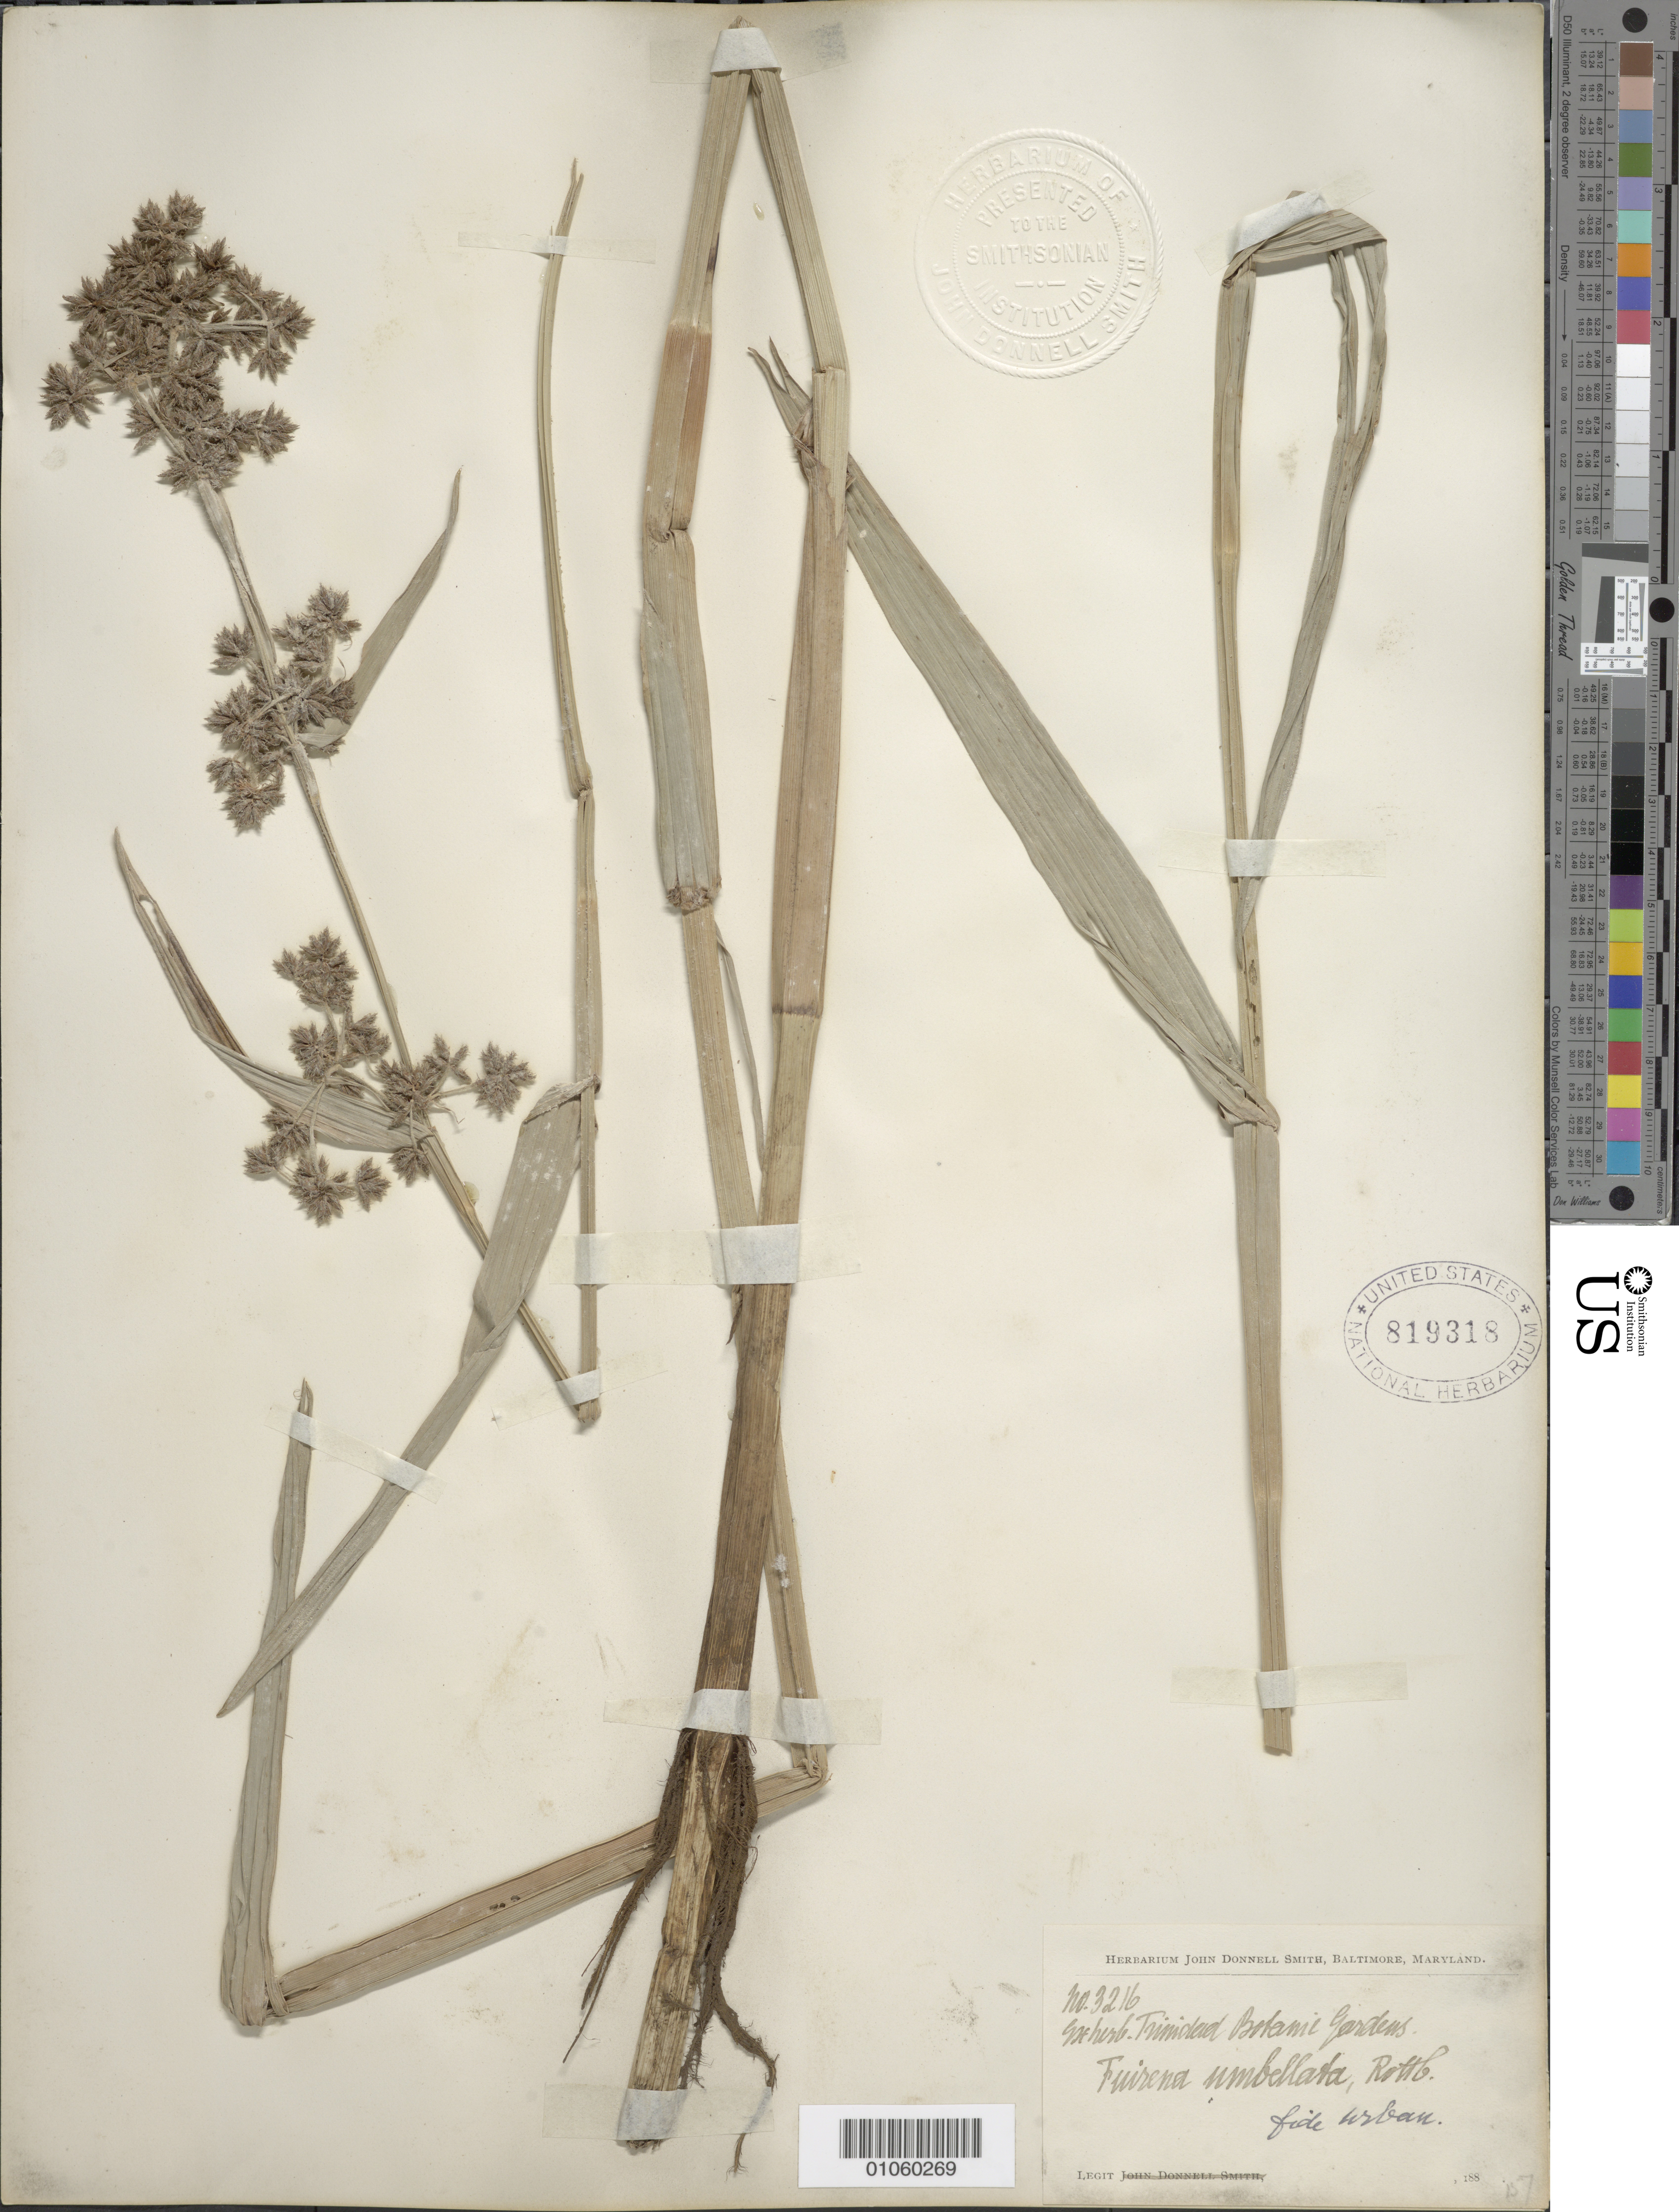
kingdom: Plantae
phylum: Tracheophyta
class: Liliopsida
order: Poales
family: Cyperaceae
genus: Fuirena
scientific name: Fuirena umbellata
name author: Rottb.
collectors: ex herb. Bot. Gard. Trinidad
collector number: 3216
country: Trinidad and Tobago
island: Trinidad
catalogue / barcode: US 819318